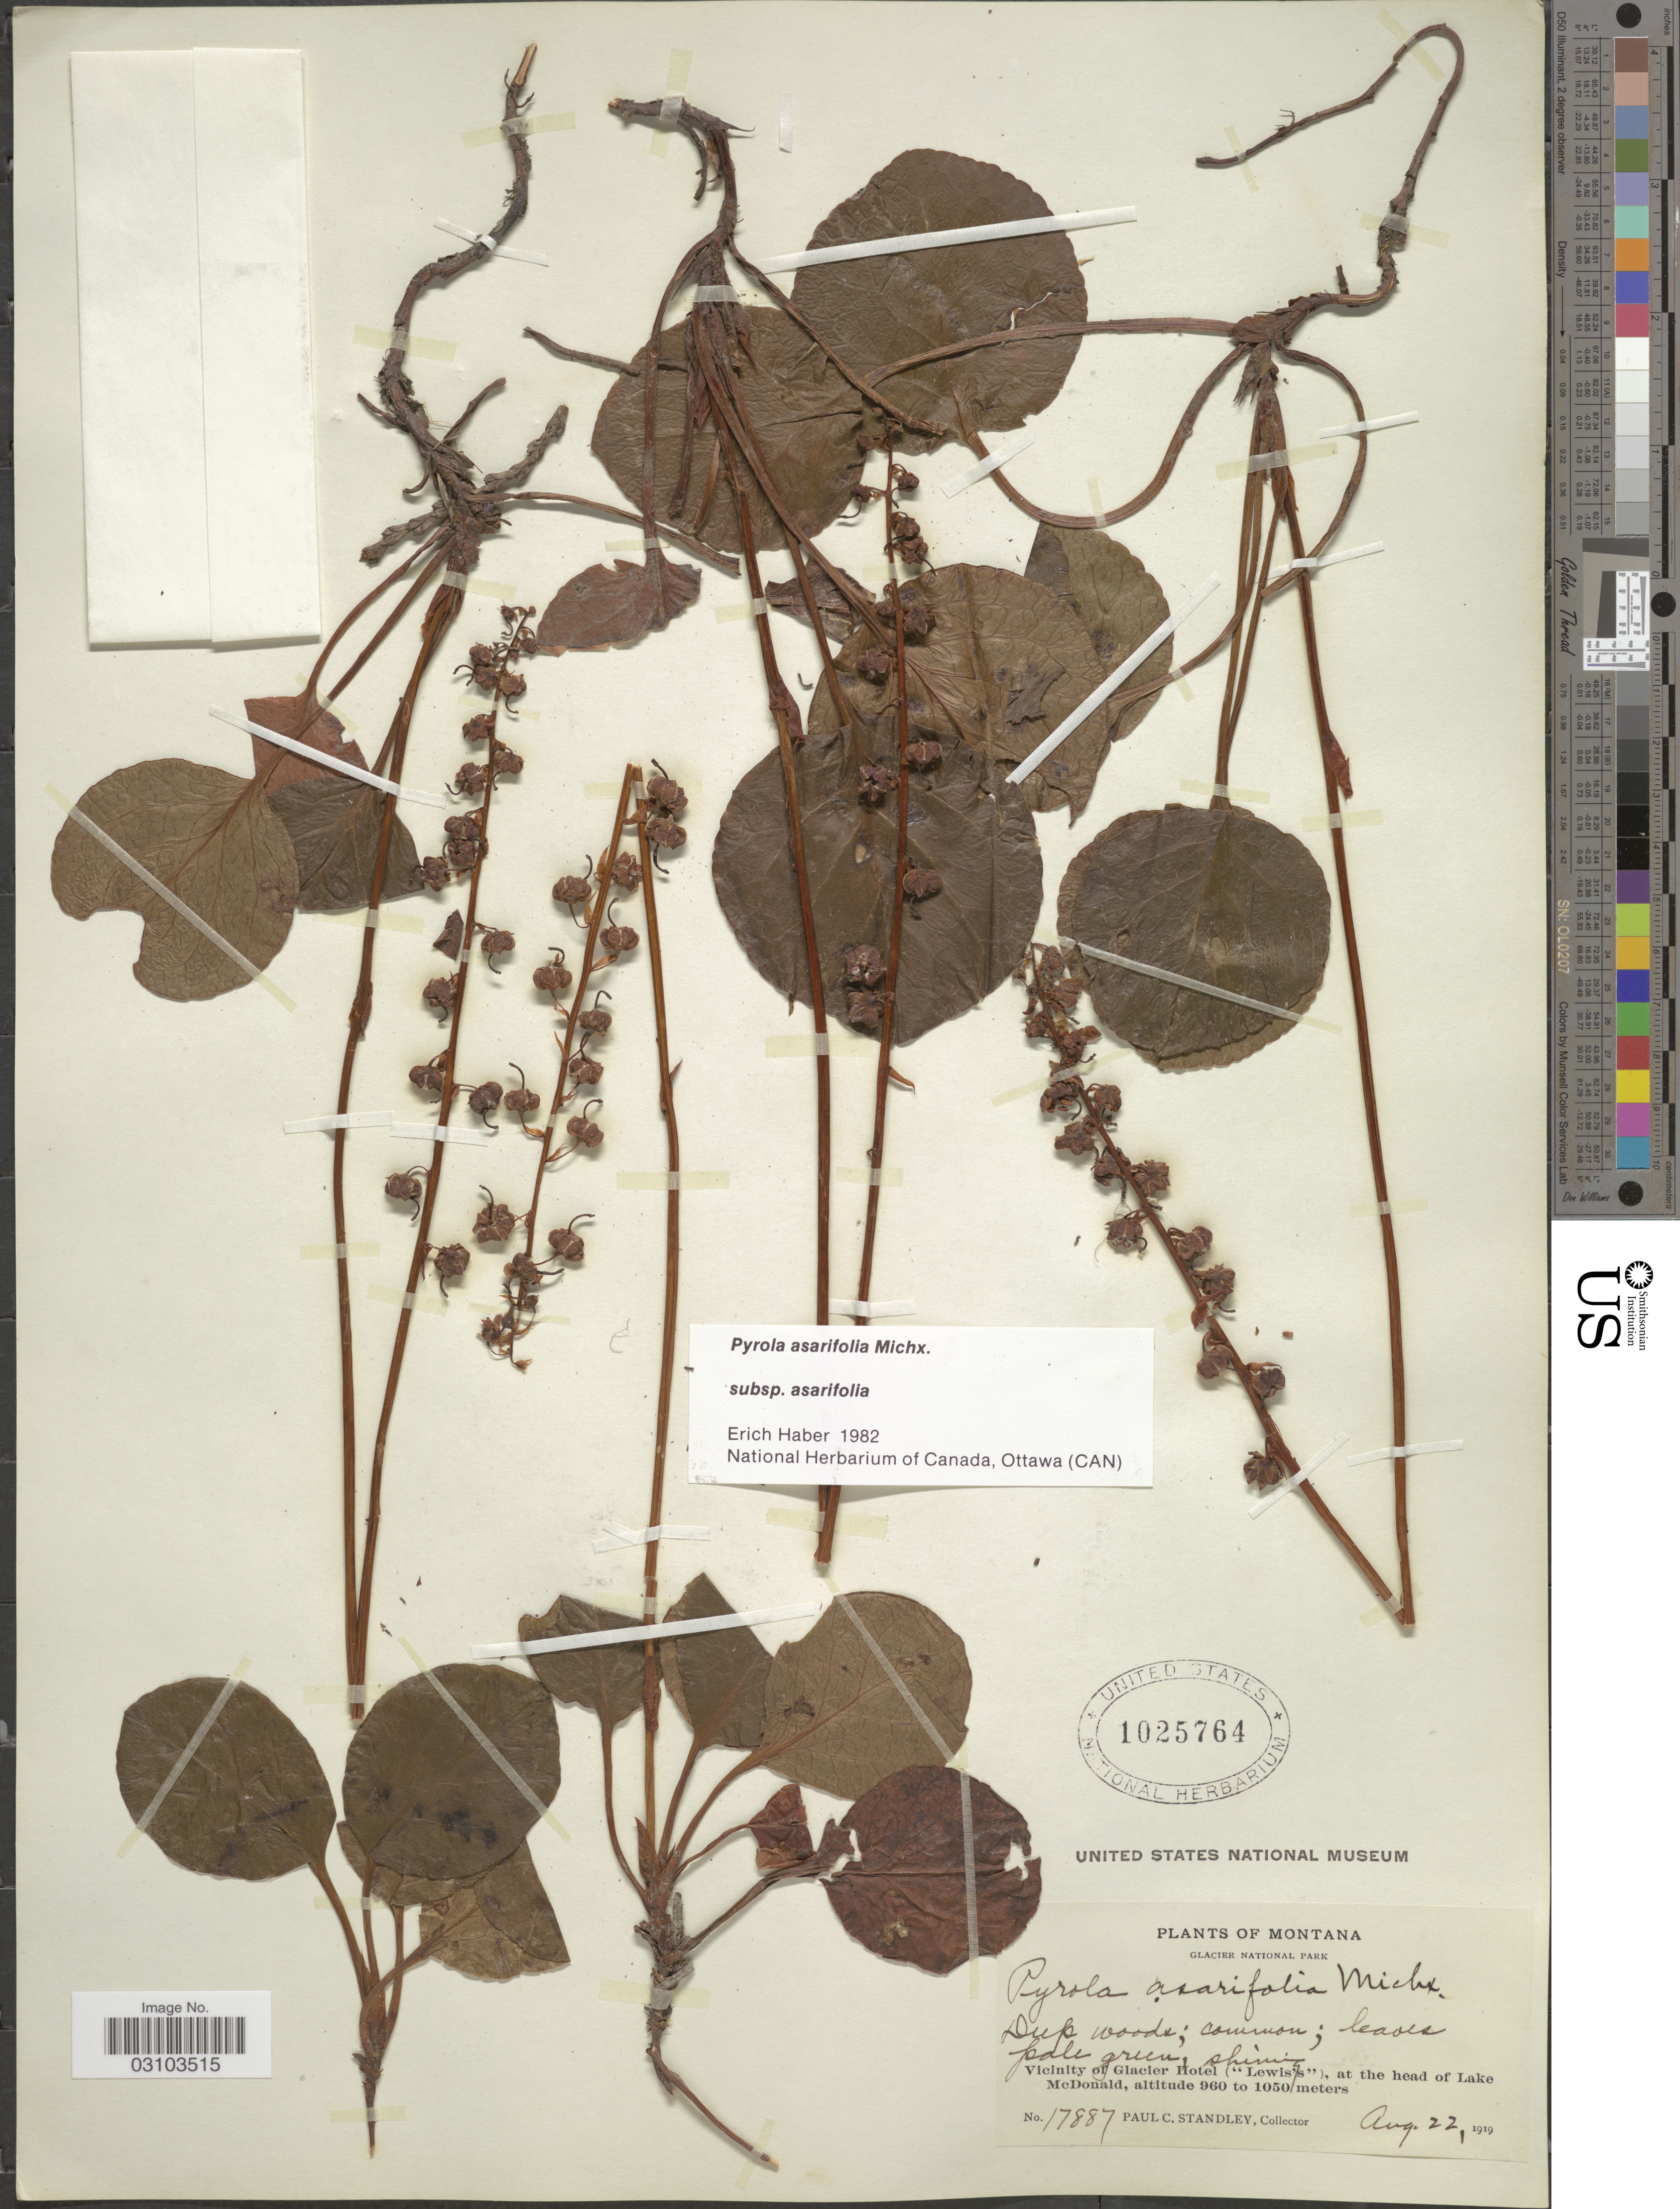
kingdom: Plantae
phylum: Tracheophyta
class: Magnoliopsida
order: Ericales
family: Ericaceae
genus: Pyrola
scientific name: Pyrola asarifolia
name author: Michx.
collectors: P. C. Standley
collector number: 17887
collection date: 1919-08-22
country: United States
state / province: Montana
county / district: Flathead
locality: Glacier National Park, Vicinity of Glacier Hotel ("Lewis's"), at the head of Lake McDonald.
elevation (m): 960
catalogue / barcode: US 1025764